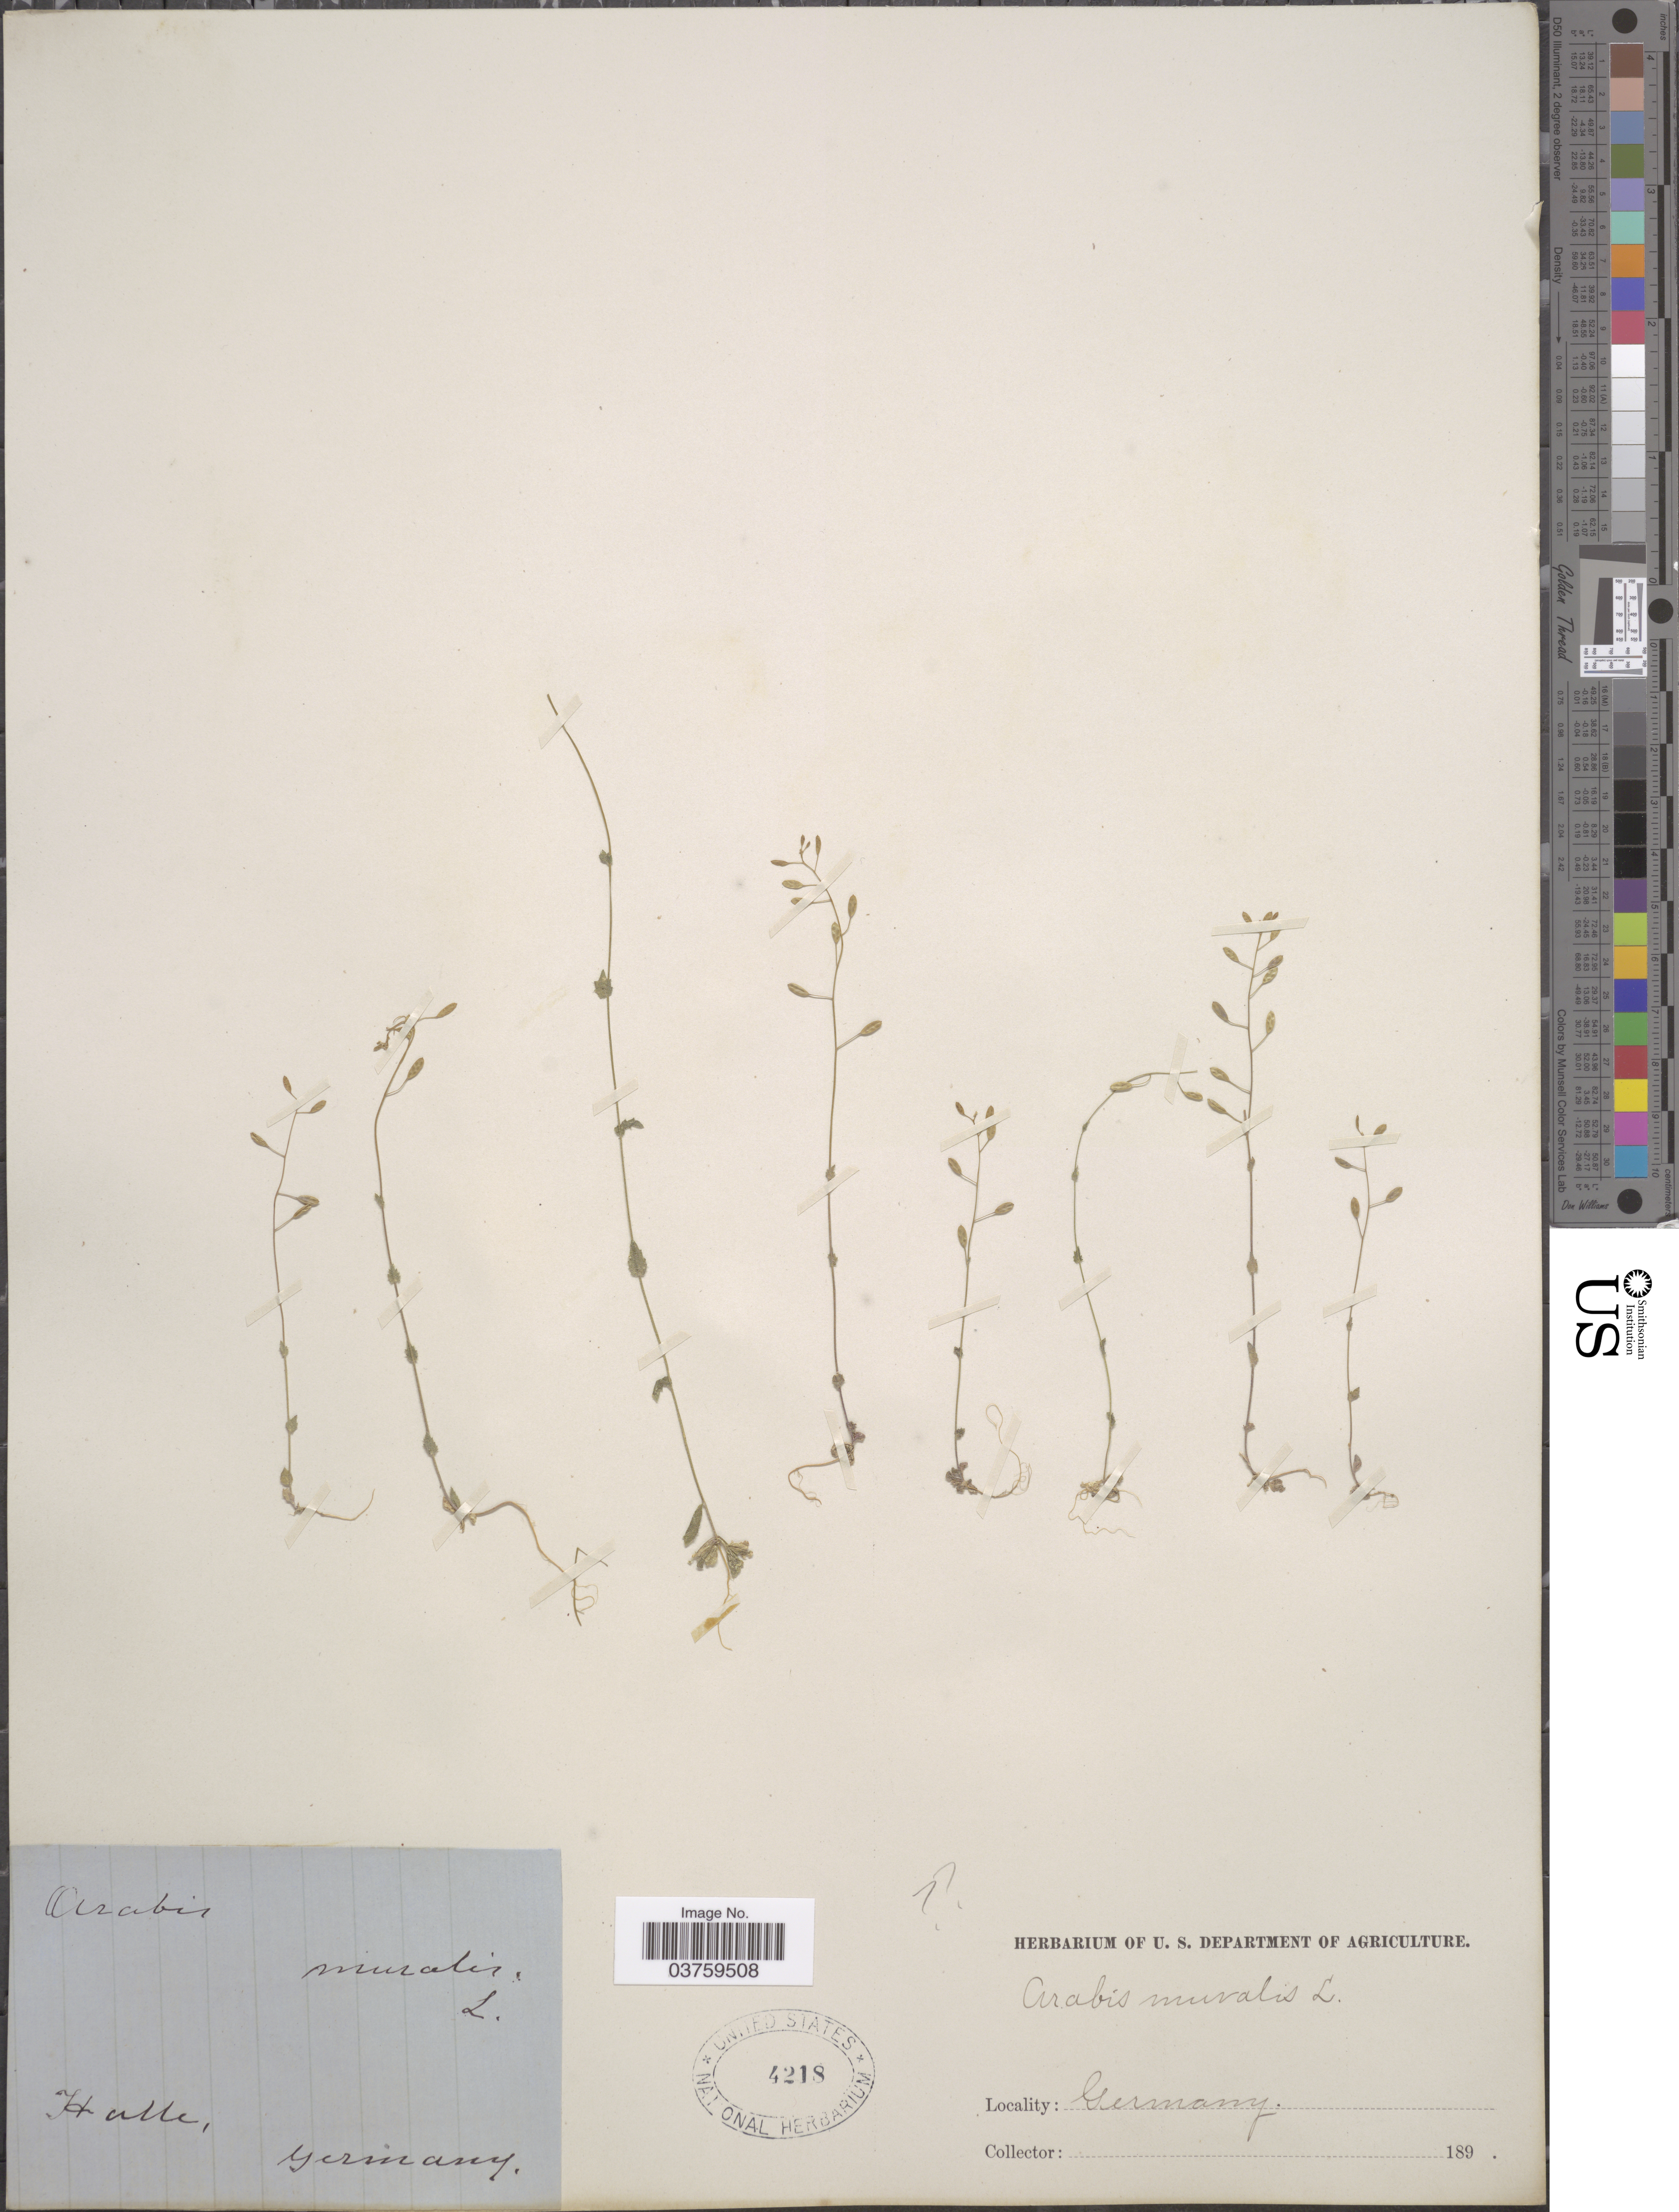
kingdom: Plantae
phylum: Tracheophyta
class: Magnoliopsida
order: Brassicales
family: Brassicaceae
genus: Arabis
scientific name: Arabis muralis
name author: Bertol.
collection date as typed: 189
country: Germany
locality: Halle.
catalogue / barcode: US 4218